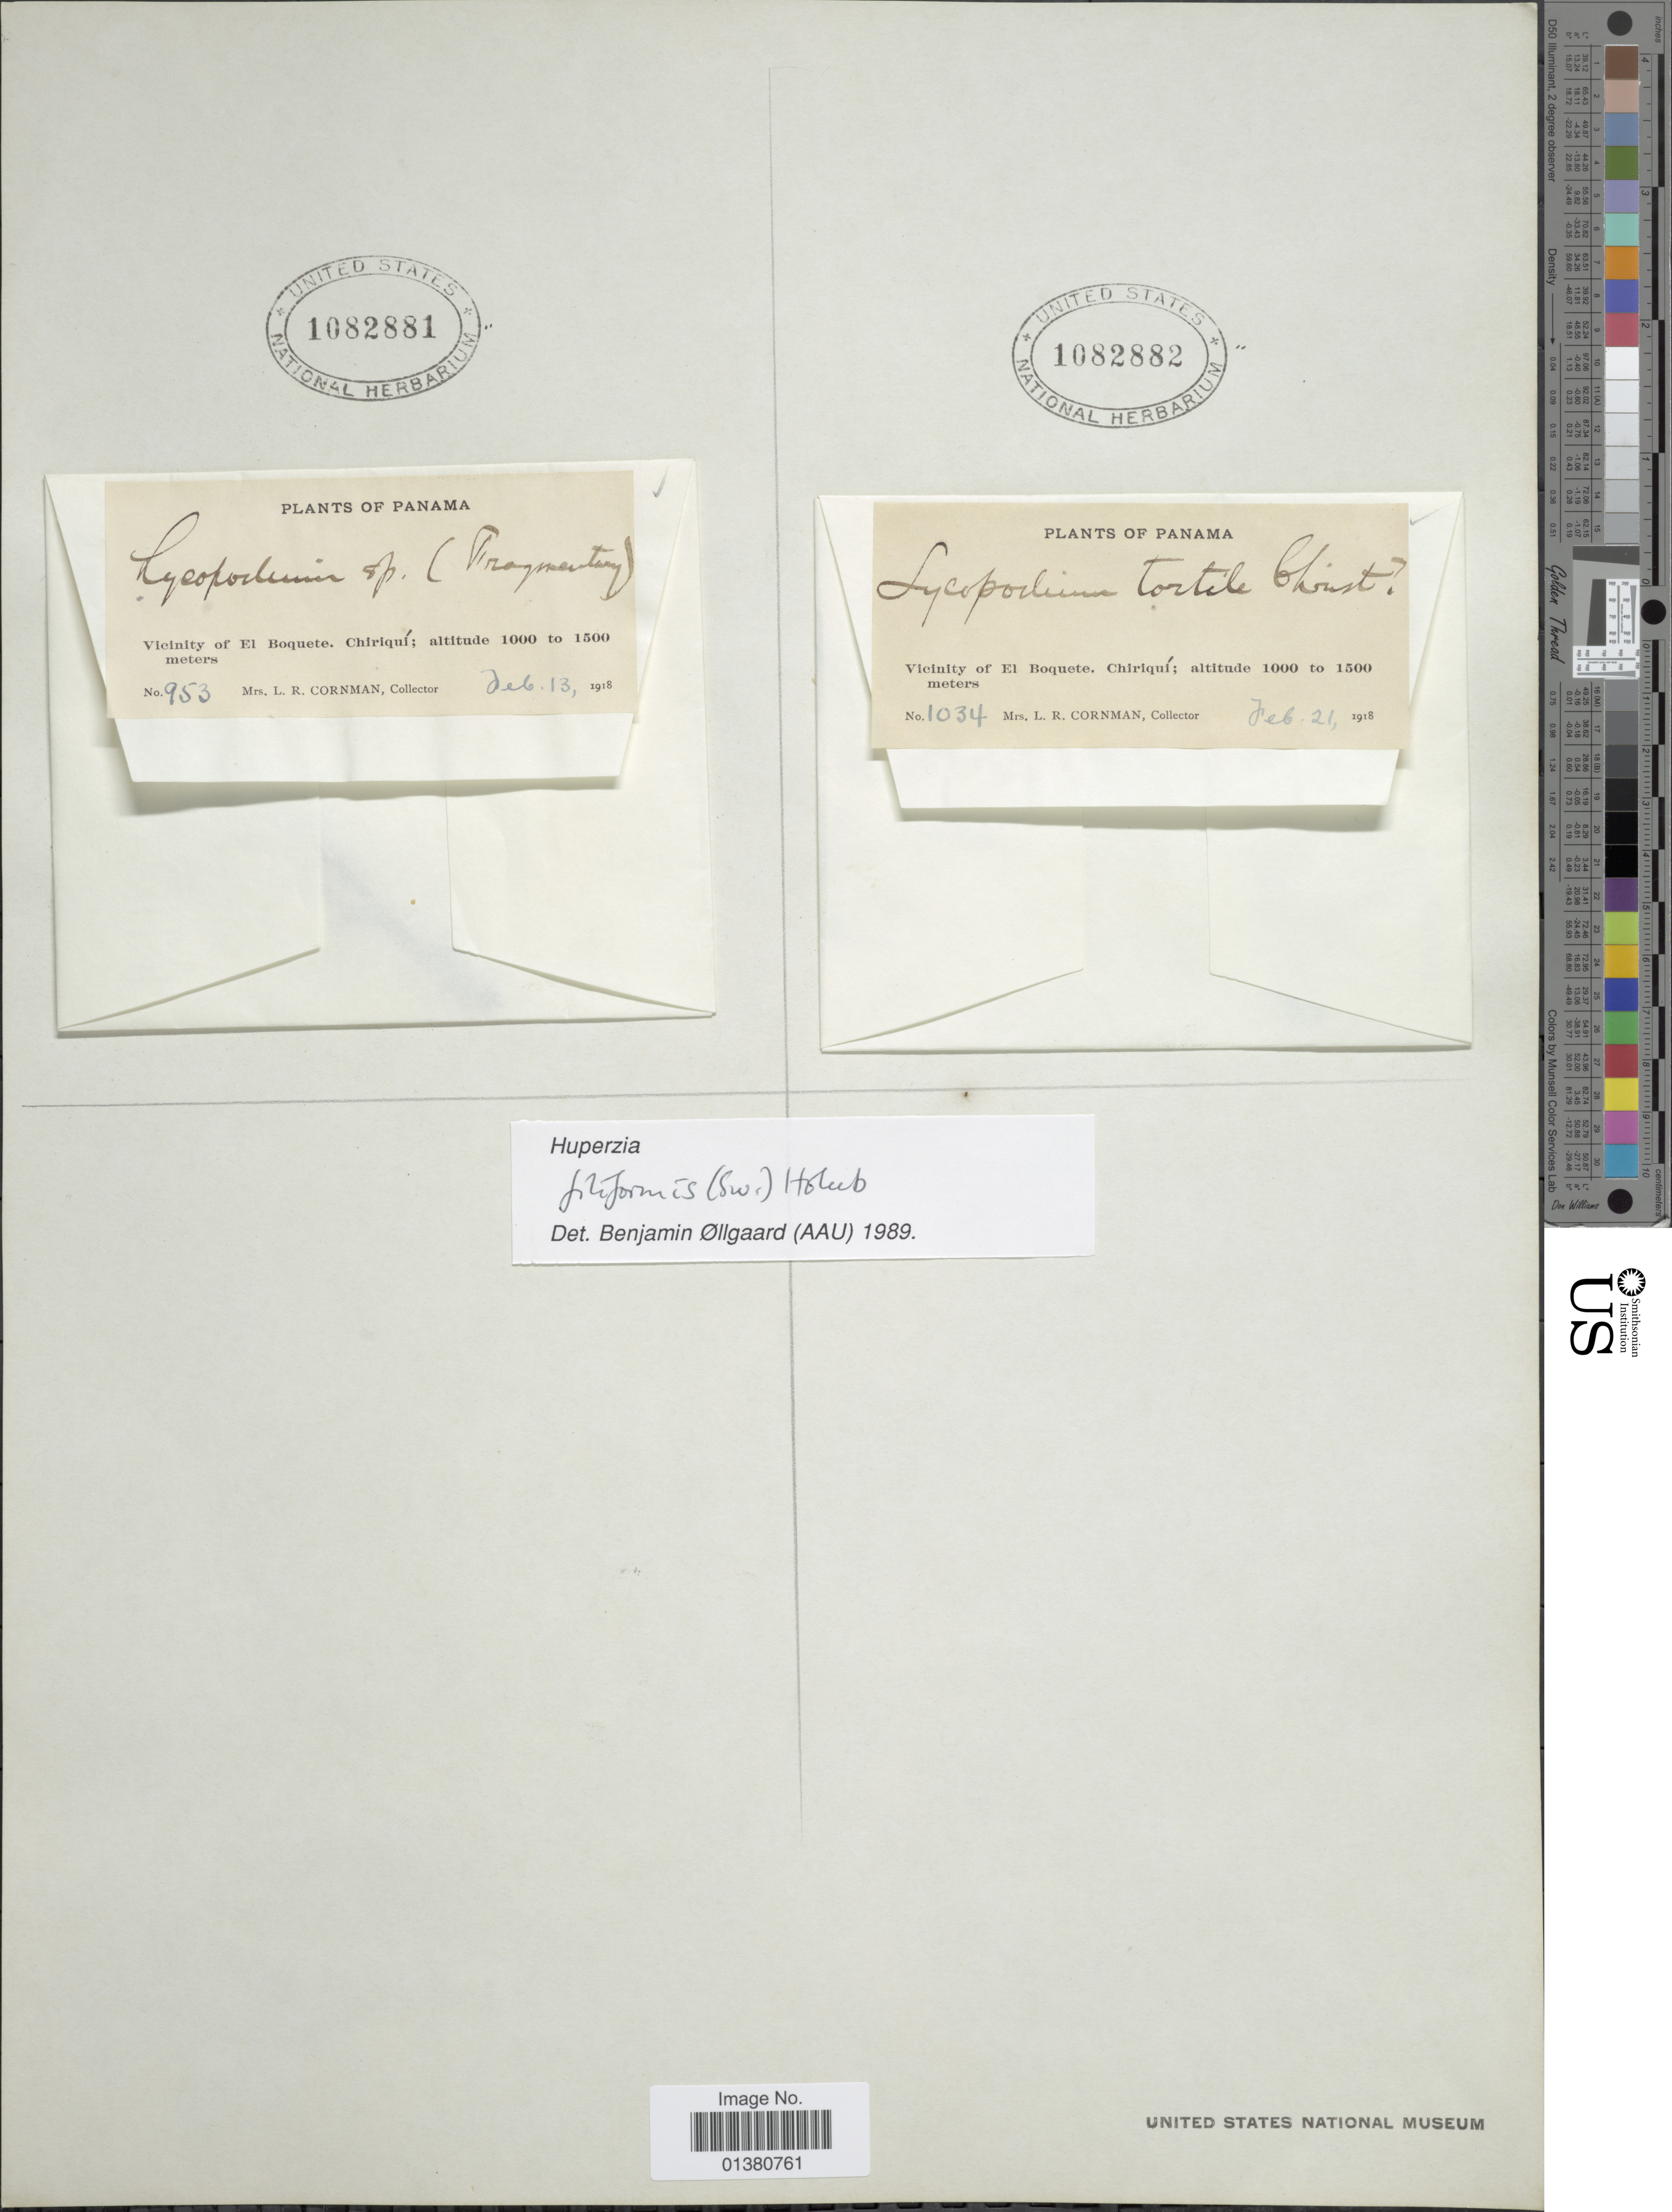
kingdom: Plantae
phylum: Tracheophyta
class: Lycopodiopsida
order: Lycopodiales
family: Lycopodiaceae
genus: Phlegmariurus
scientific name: Phlegmariurus filiformis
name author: (Sw.) W.H. Wagner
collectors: L. Cornman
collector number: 1034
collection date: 1918-02-21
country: Panama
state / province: Chiriqui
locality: Vicinity of El Boquete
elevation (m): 1000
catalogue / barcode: US 1082882-2